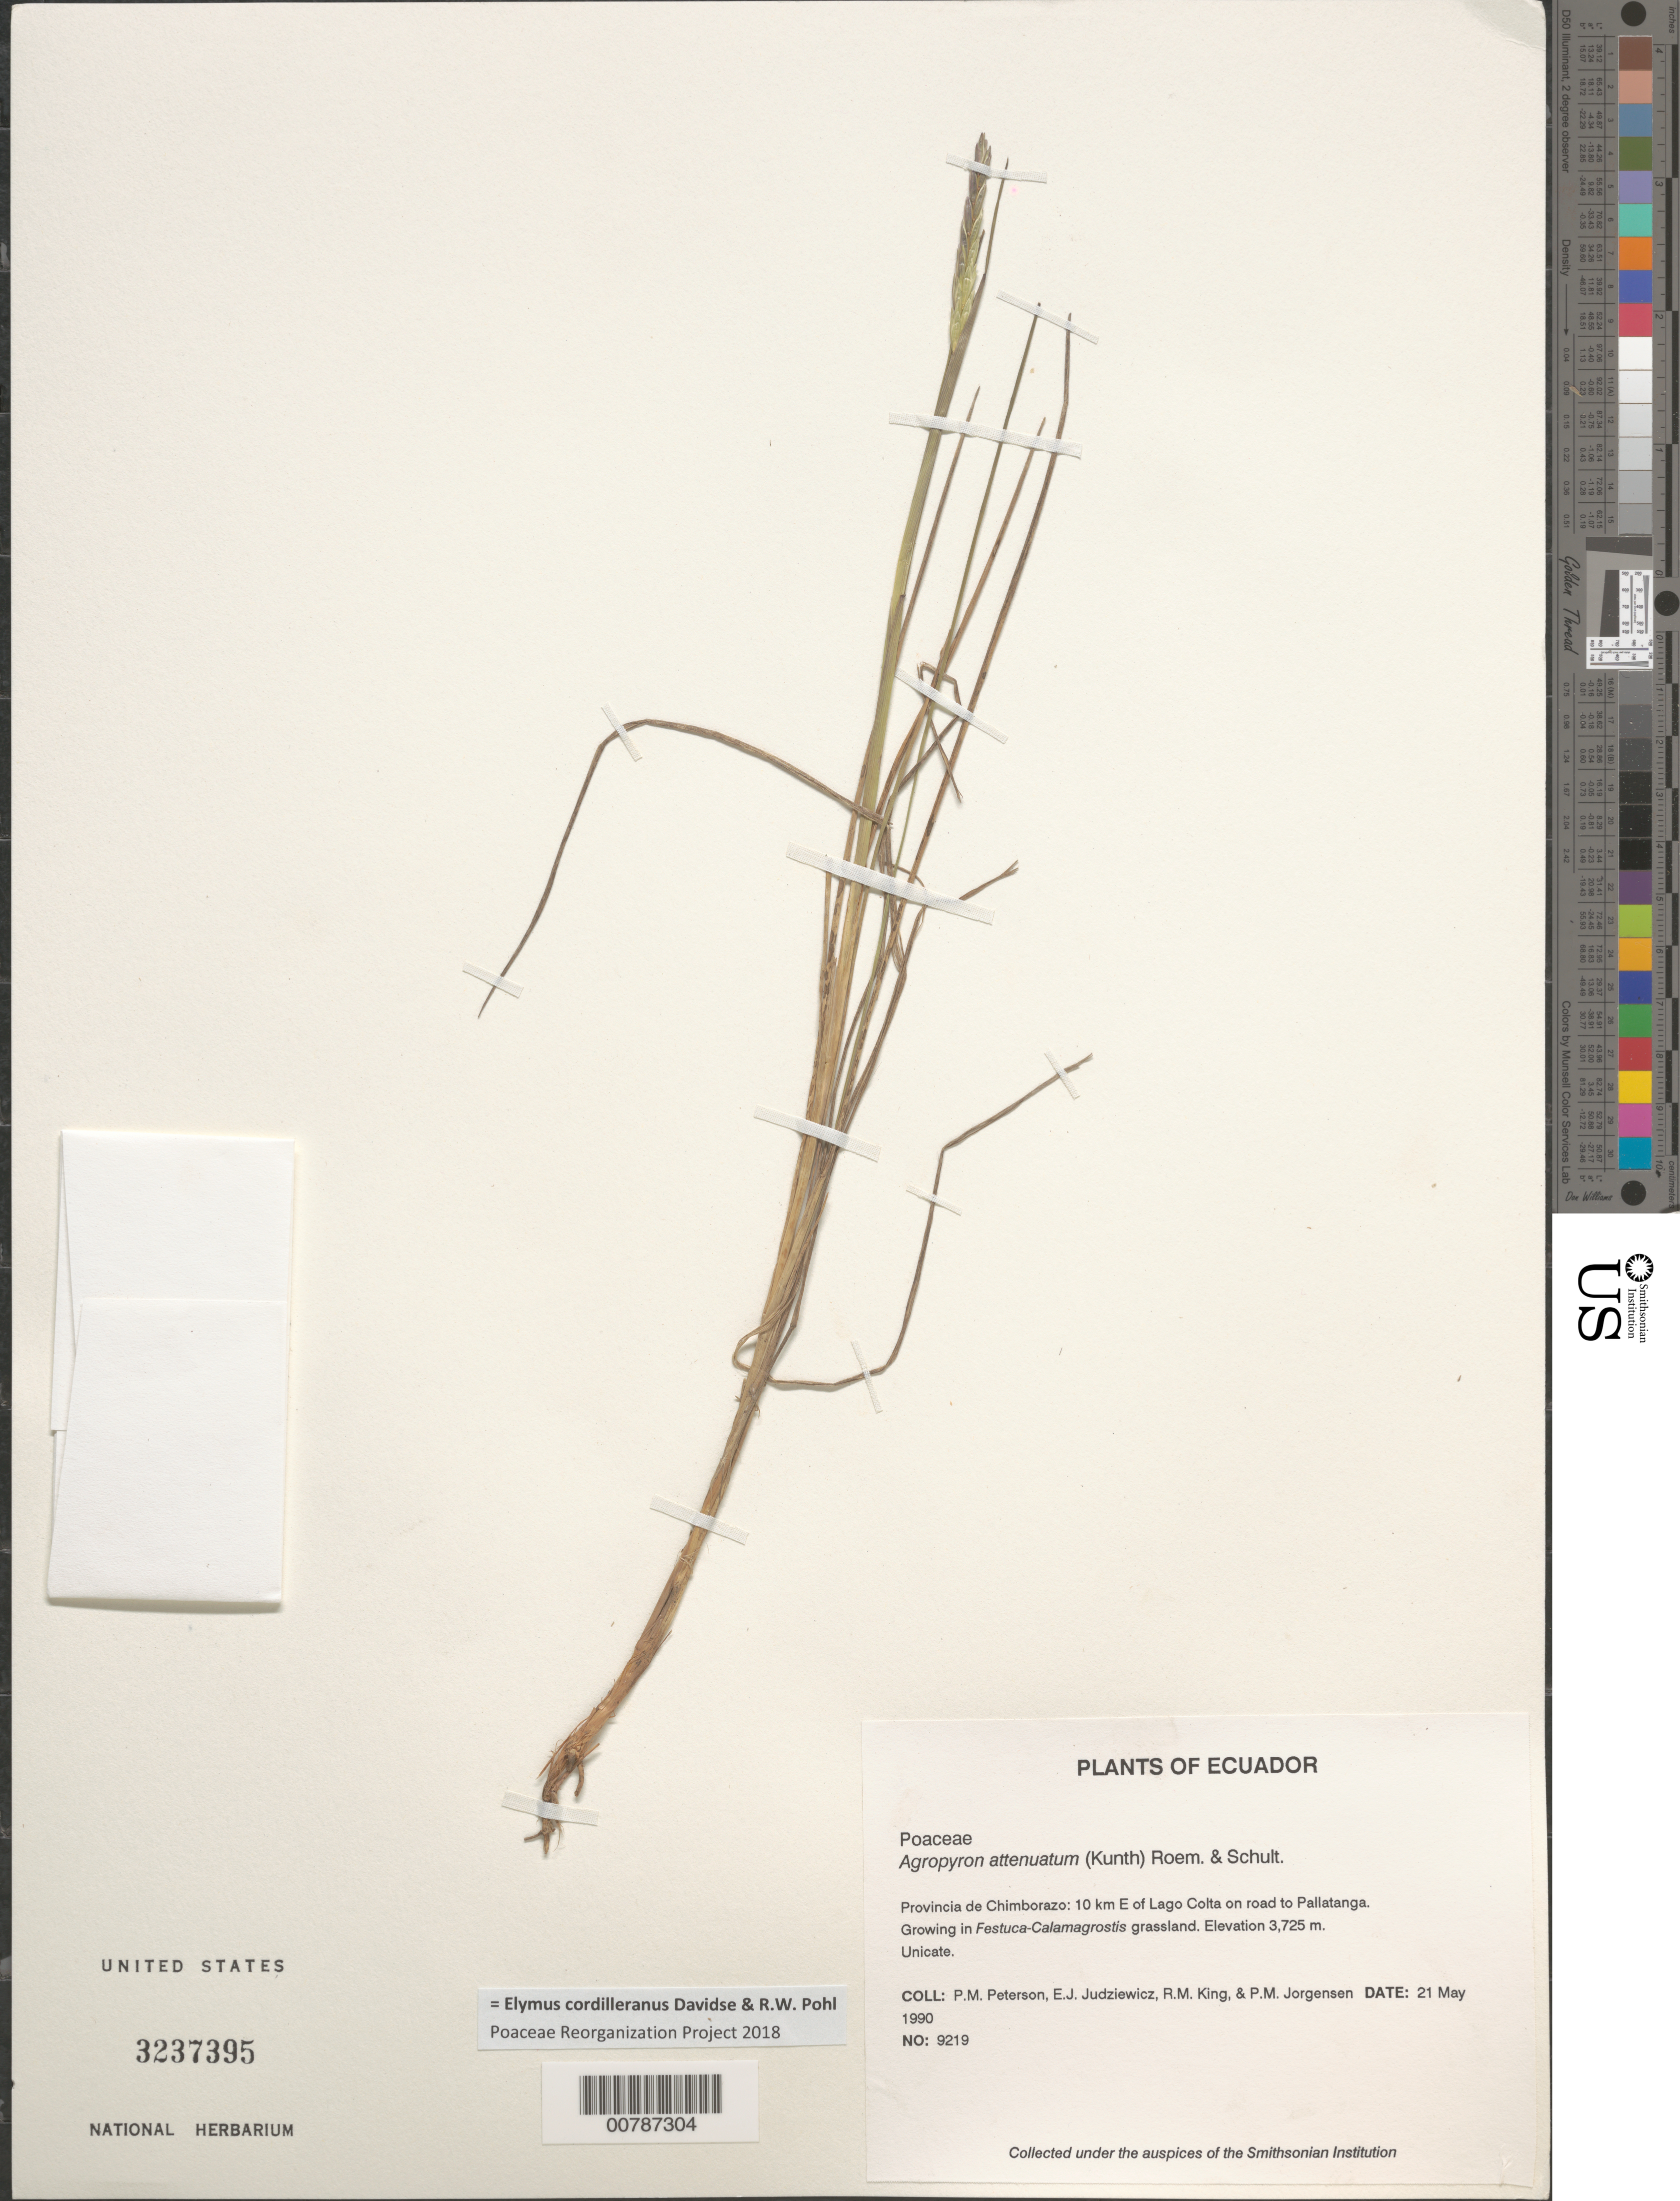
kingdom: Plantae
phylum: Tracheophyta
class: Liliopsida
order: Poales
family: Poaceae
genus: Elymus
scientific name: Elymus cordilleranus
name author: Davidse & R.W. Pohl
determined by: Poaceae Reorganization Project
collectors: P. M. Peterson, E. J. Judziewicz, R. M. King & P. M. Jørgensen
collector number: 09219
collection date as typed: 21 May 1990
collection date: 1990-05-21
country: Ecuador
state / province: Chimborazo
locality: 10 km E of Lago Colta on road to Pallatanga.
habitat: Growing in Festuca-Calamagrostis grassland.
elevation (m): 3725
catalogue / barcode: US 3237395